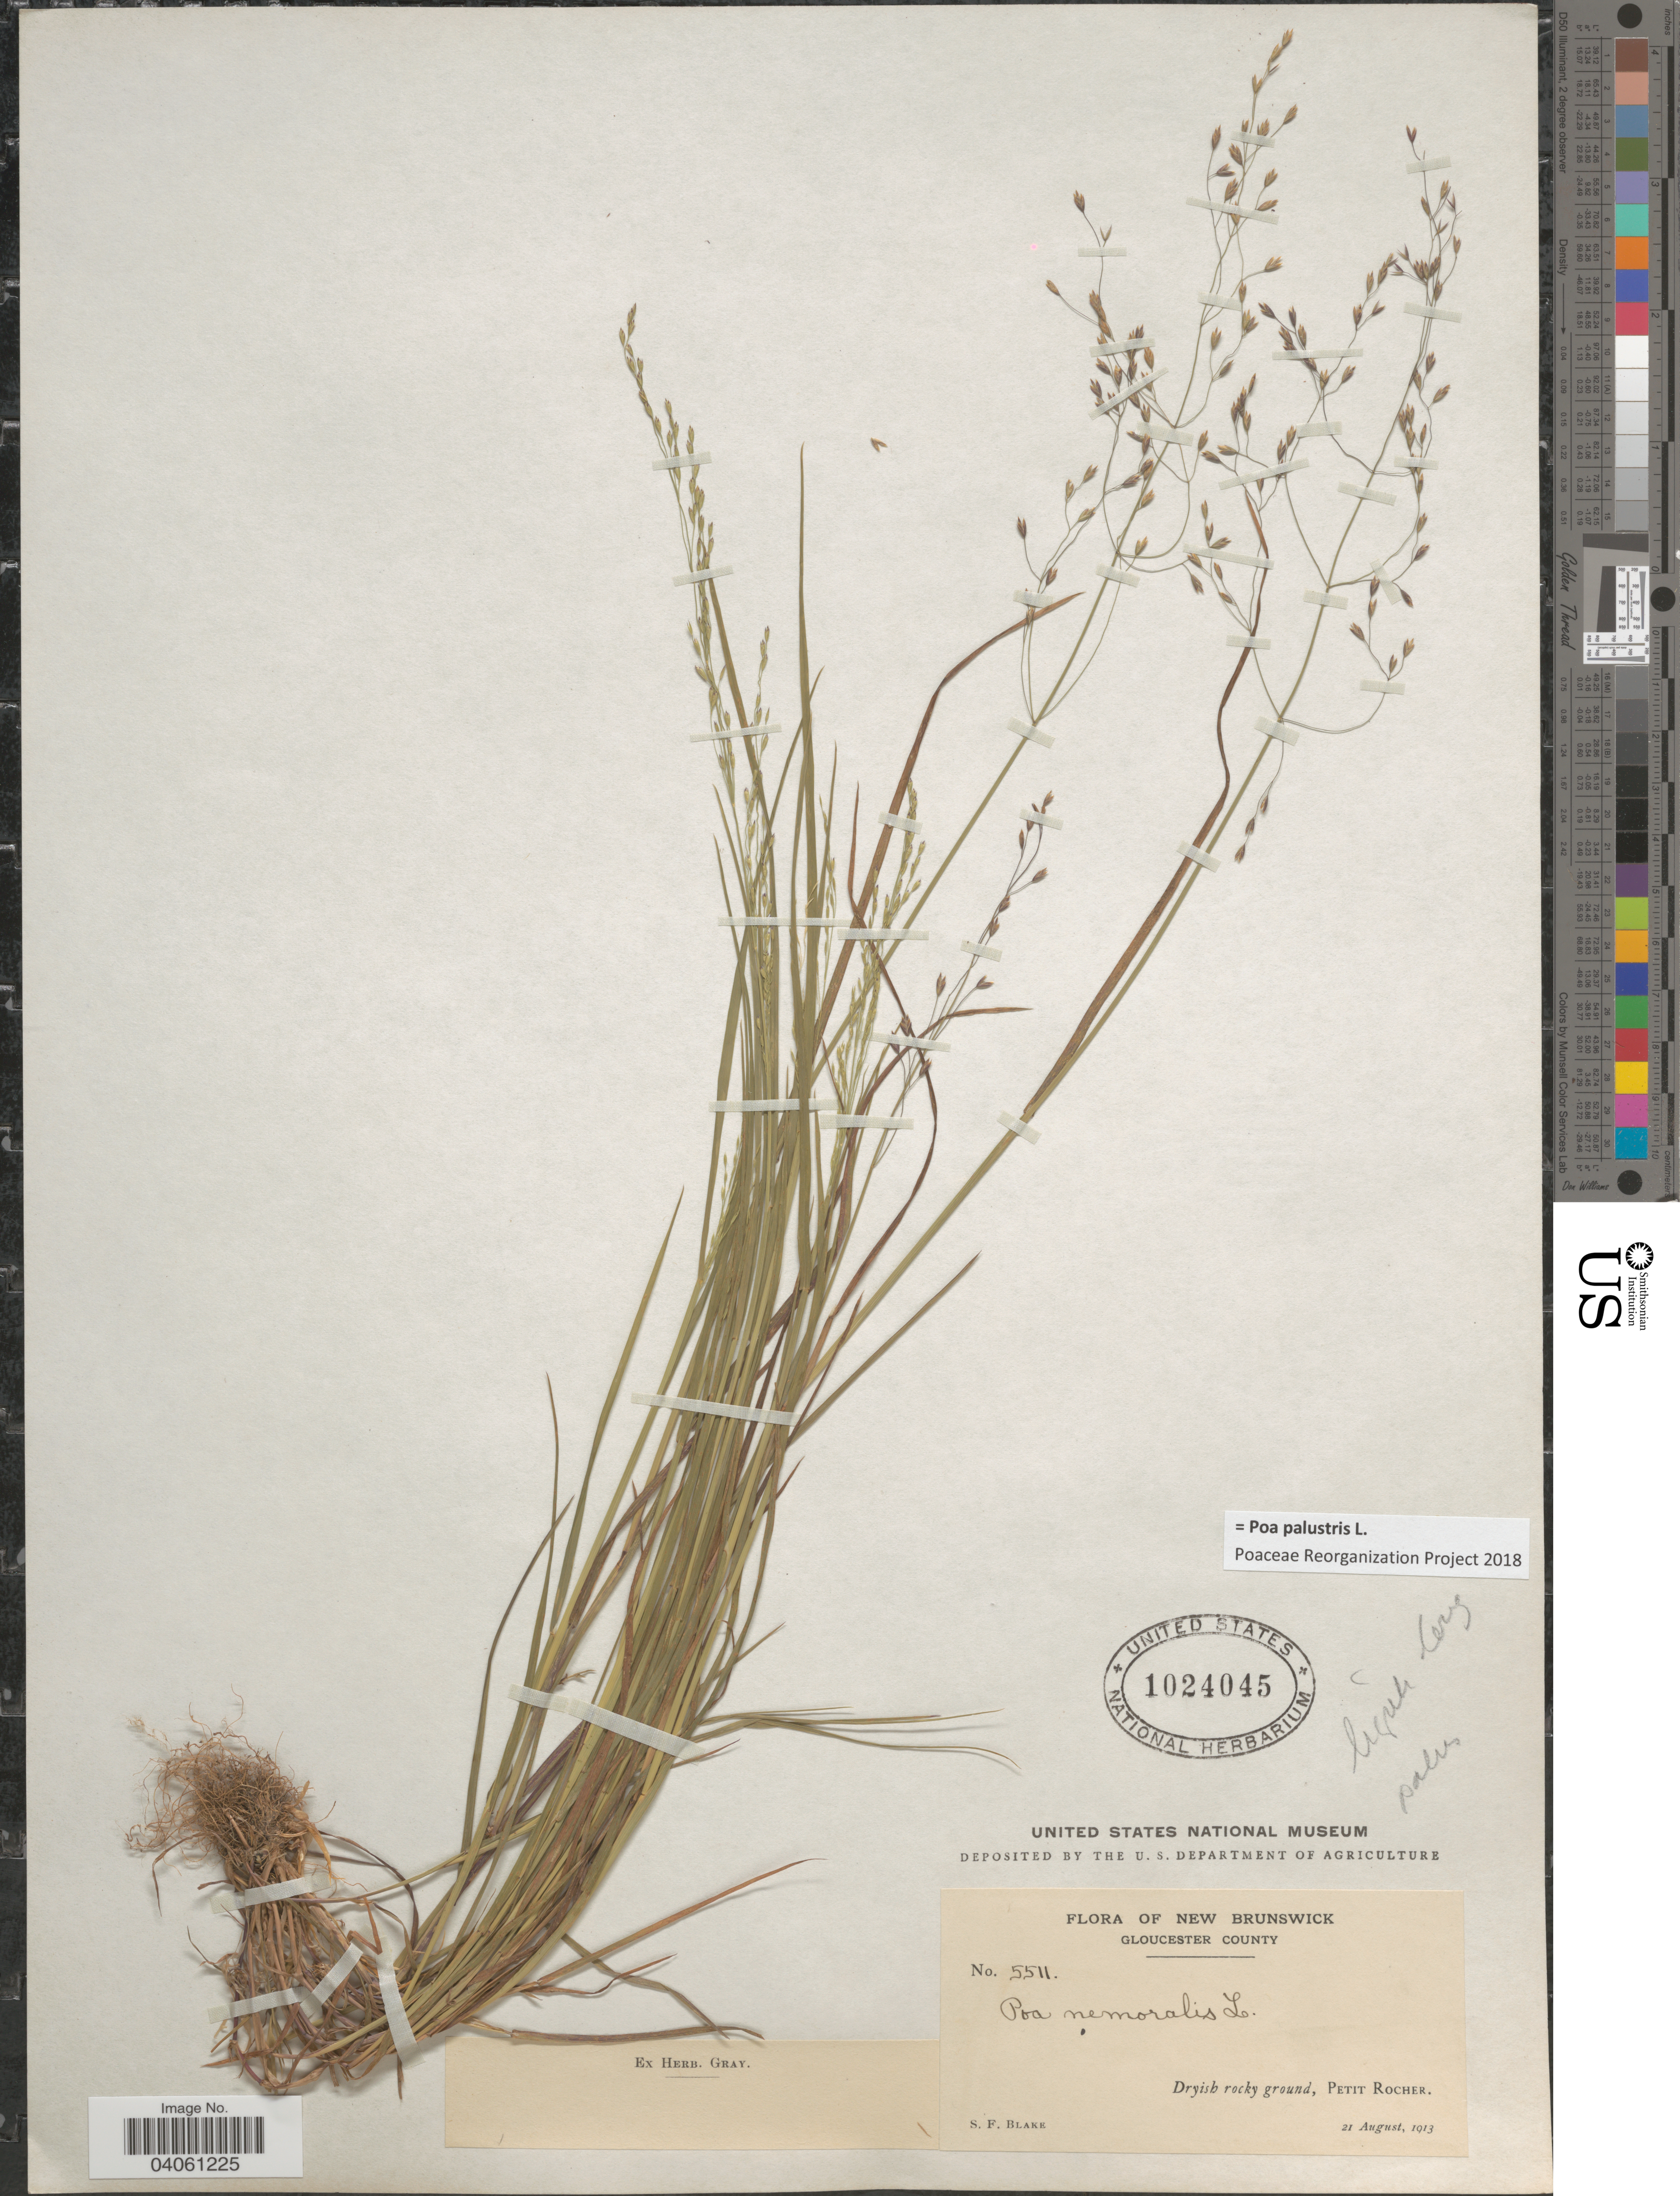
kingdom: Plantae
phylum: Tracheophyta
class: Liliopsida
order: Poales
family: Poaceae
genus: Poa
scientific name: Poa palustris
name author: L.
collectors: S. Blake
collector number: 5511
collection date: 1913-08-21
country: Canada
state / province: New Brunswick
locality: Gloucester County. Dryish rocky ground, Petit Rocher.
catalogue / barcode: US 1024045